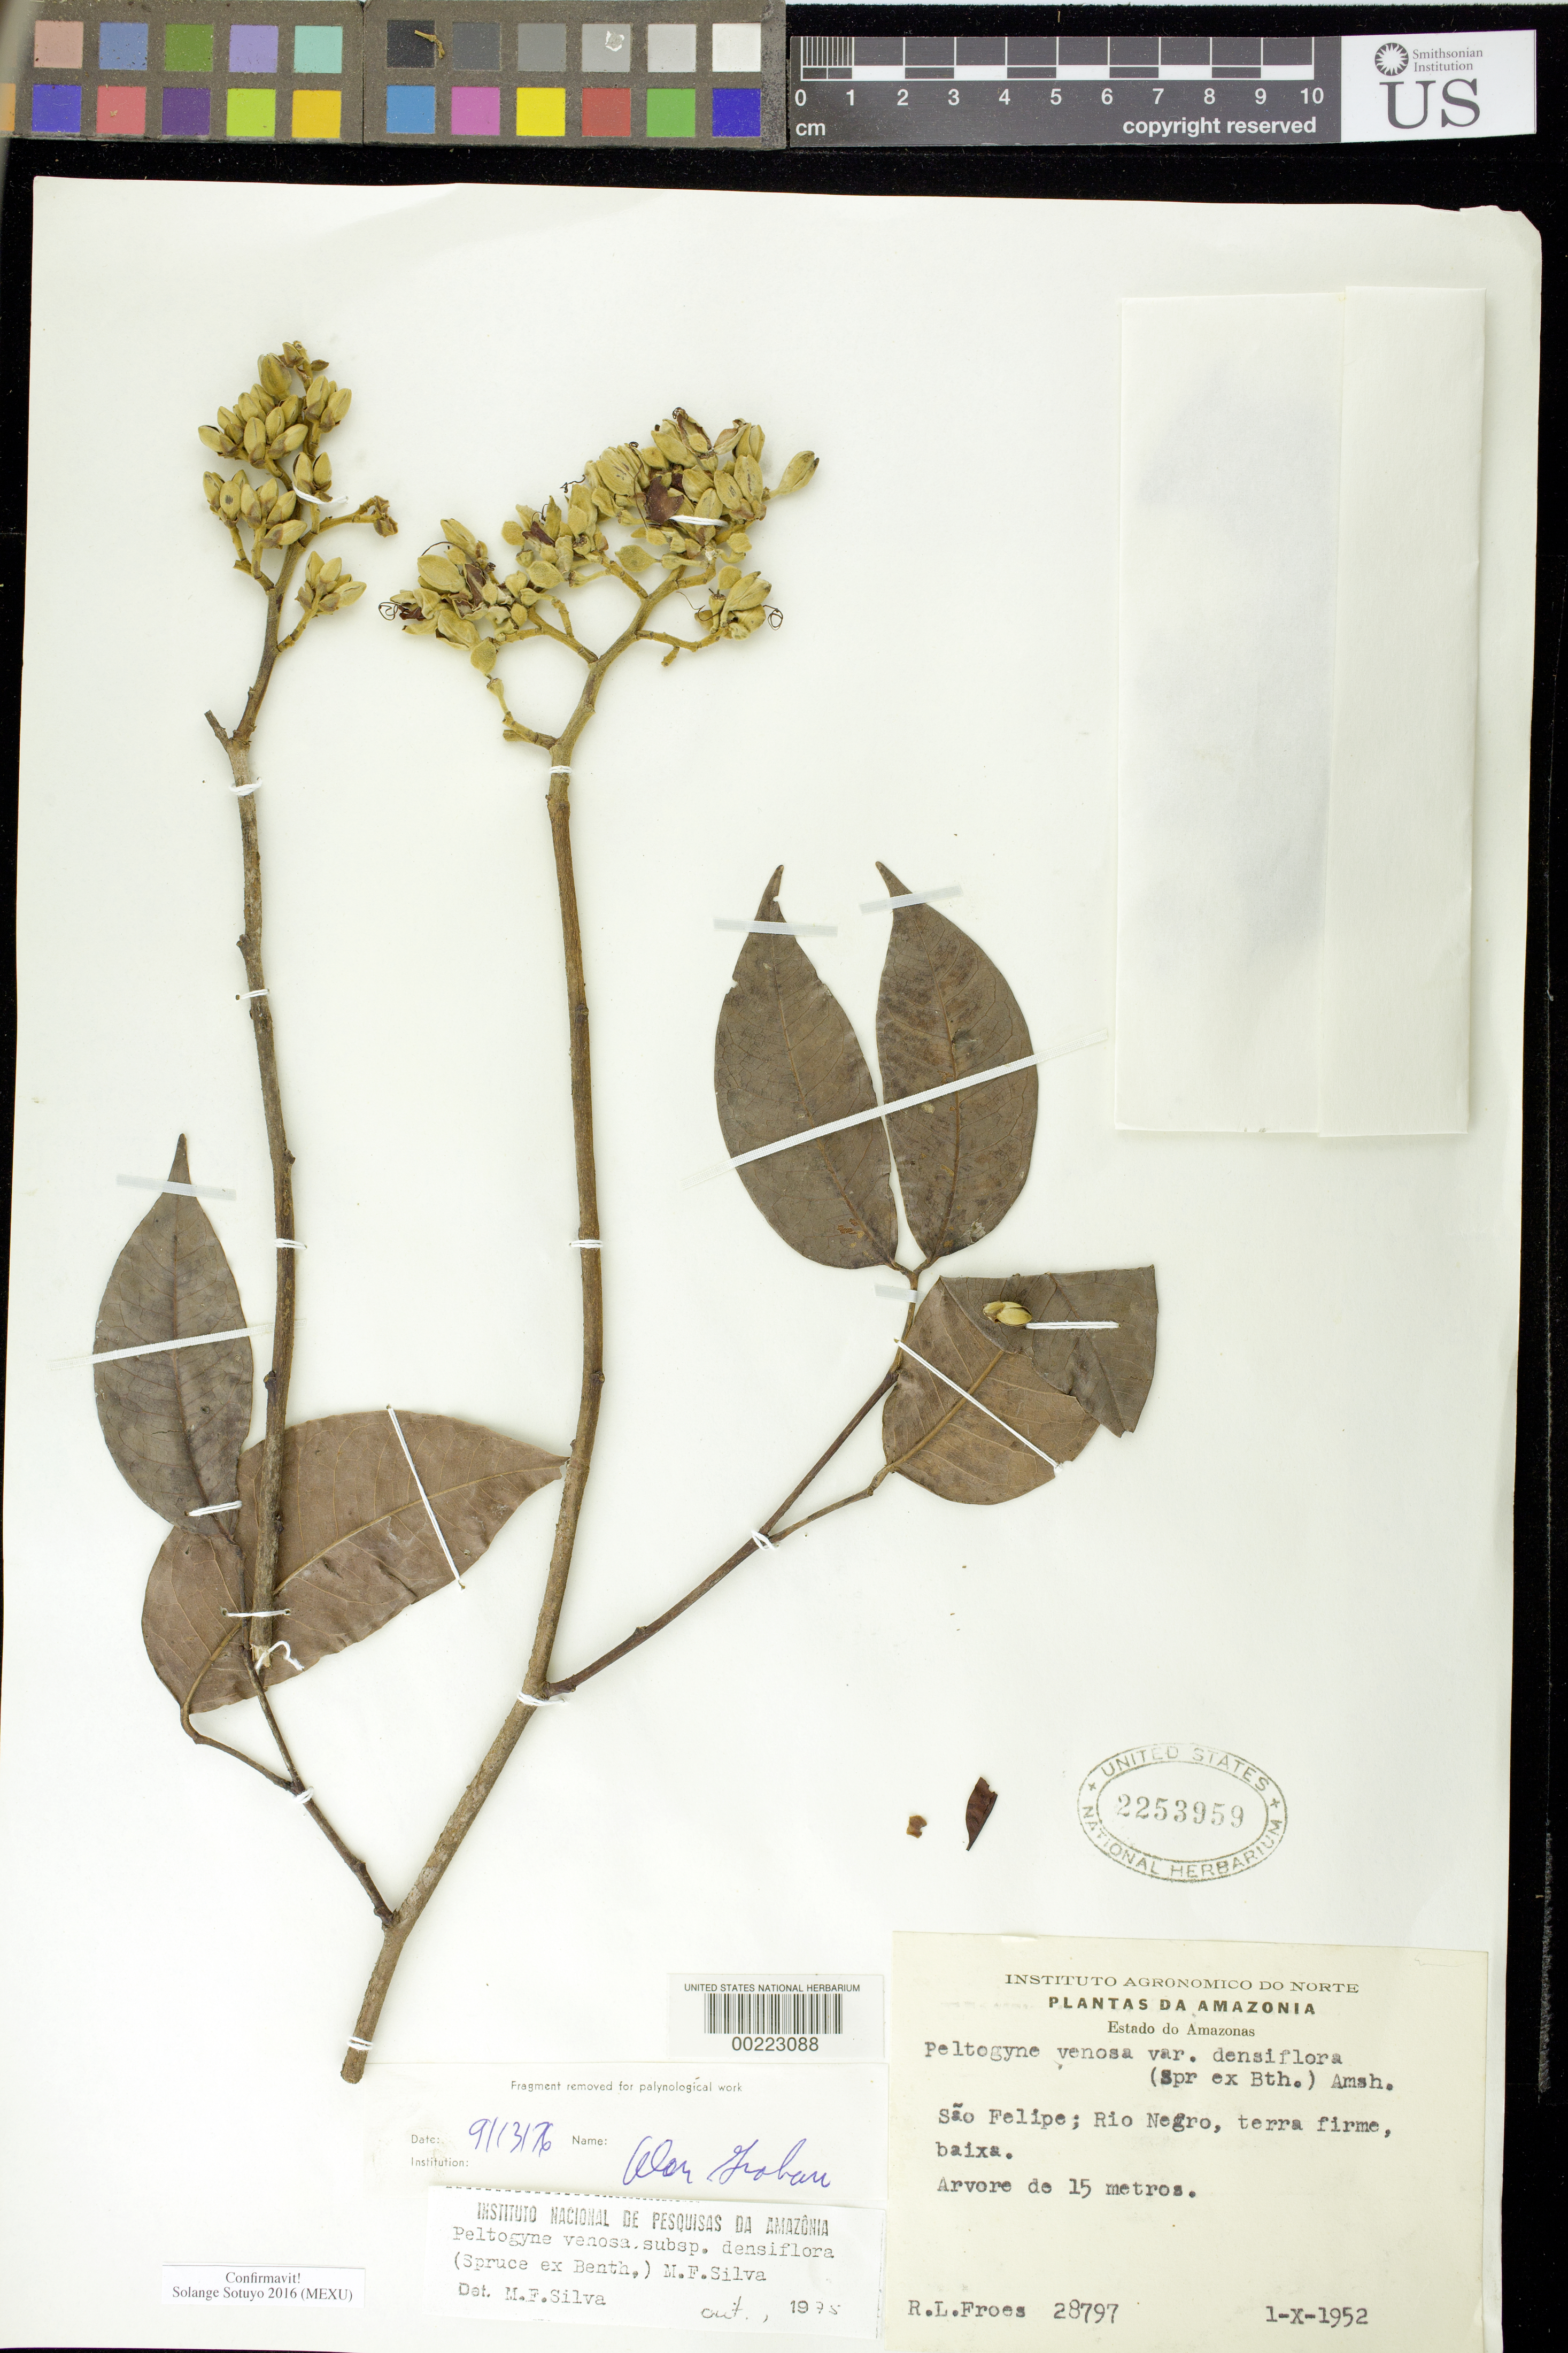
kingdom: Plantae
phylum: Tracheophyta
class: Magnoliopsida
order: Fabales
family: Fabaceae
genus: Peltogyne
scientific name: Peltogyne venosa subsp. densiflora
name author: (Spruce ex Benth.) M.F. Silva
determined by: Sotuyo, Solange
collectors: R. L. Fróes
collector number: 28797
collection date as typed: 01 Oct 1952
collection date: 1952-10-01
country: Brazil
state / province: Amazonas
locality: Sao felipe; rio negro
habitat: Terra firme; baixa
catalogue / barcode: US 2253959